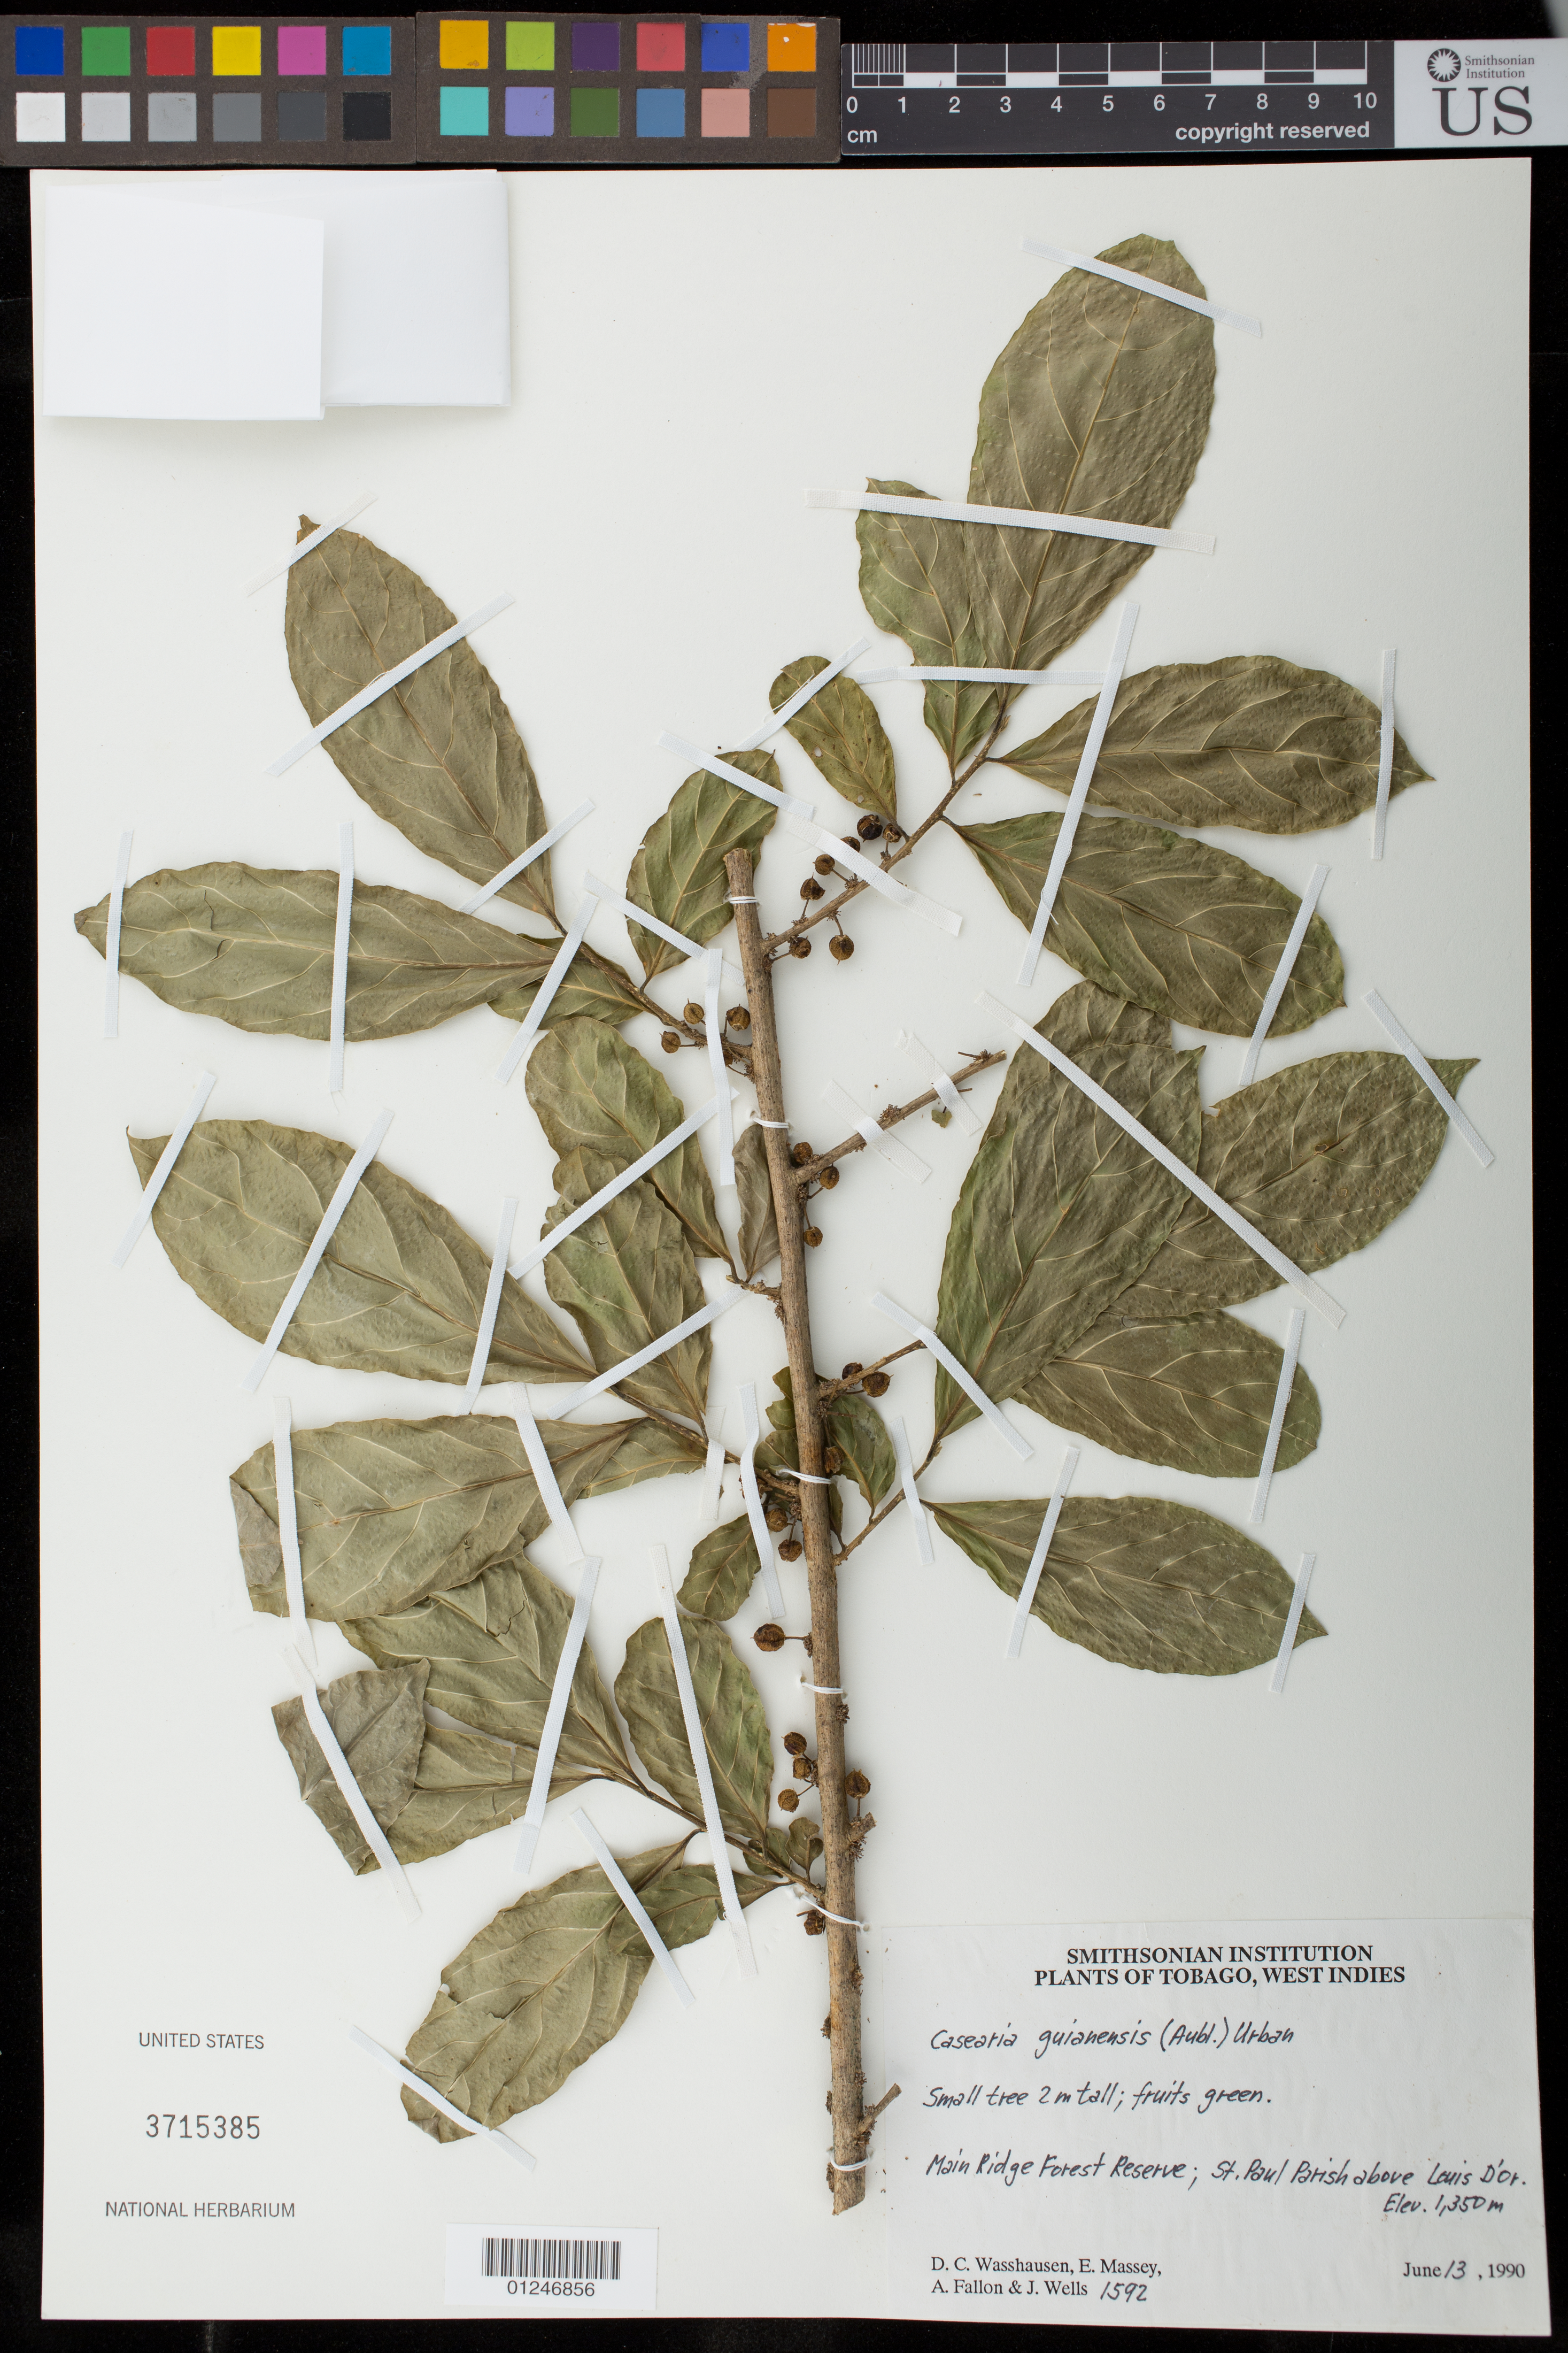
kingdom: Plantae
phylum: Tracheophyta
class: Magnoliopsida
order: Malpighiales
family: Salicaceae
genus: Casearia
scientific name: Casearia guianensis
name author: (Aubl.) Urb.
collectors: D. C. Wasshausen, E. Massey, A. Fallon & J. Wells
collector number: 1592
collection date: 1990-06-13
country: Trinidad and Tobago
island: Tobago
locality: St. John Parrish; Main Ridge above Louis D'or.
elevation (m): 1350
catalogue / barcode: US 3715385